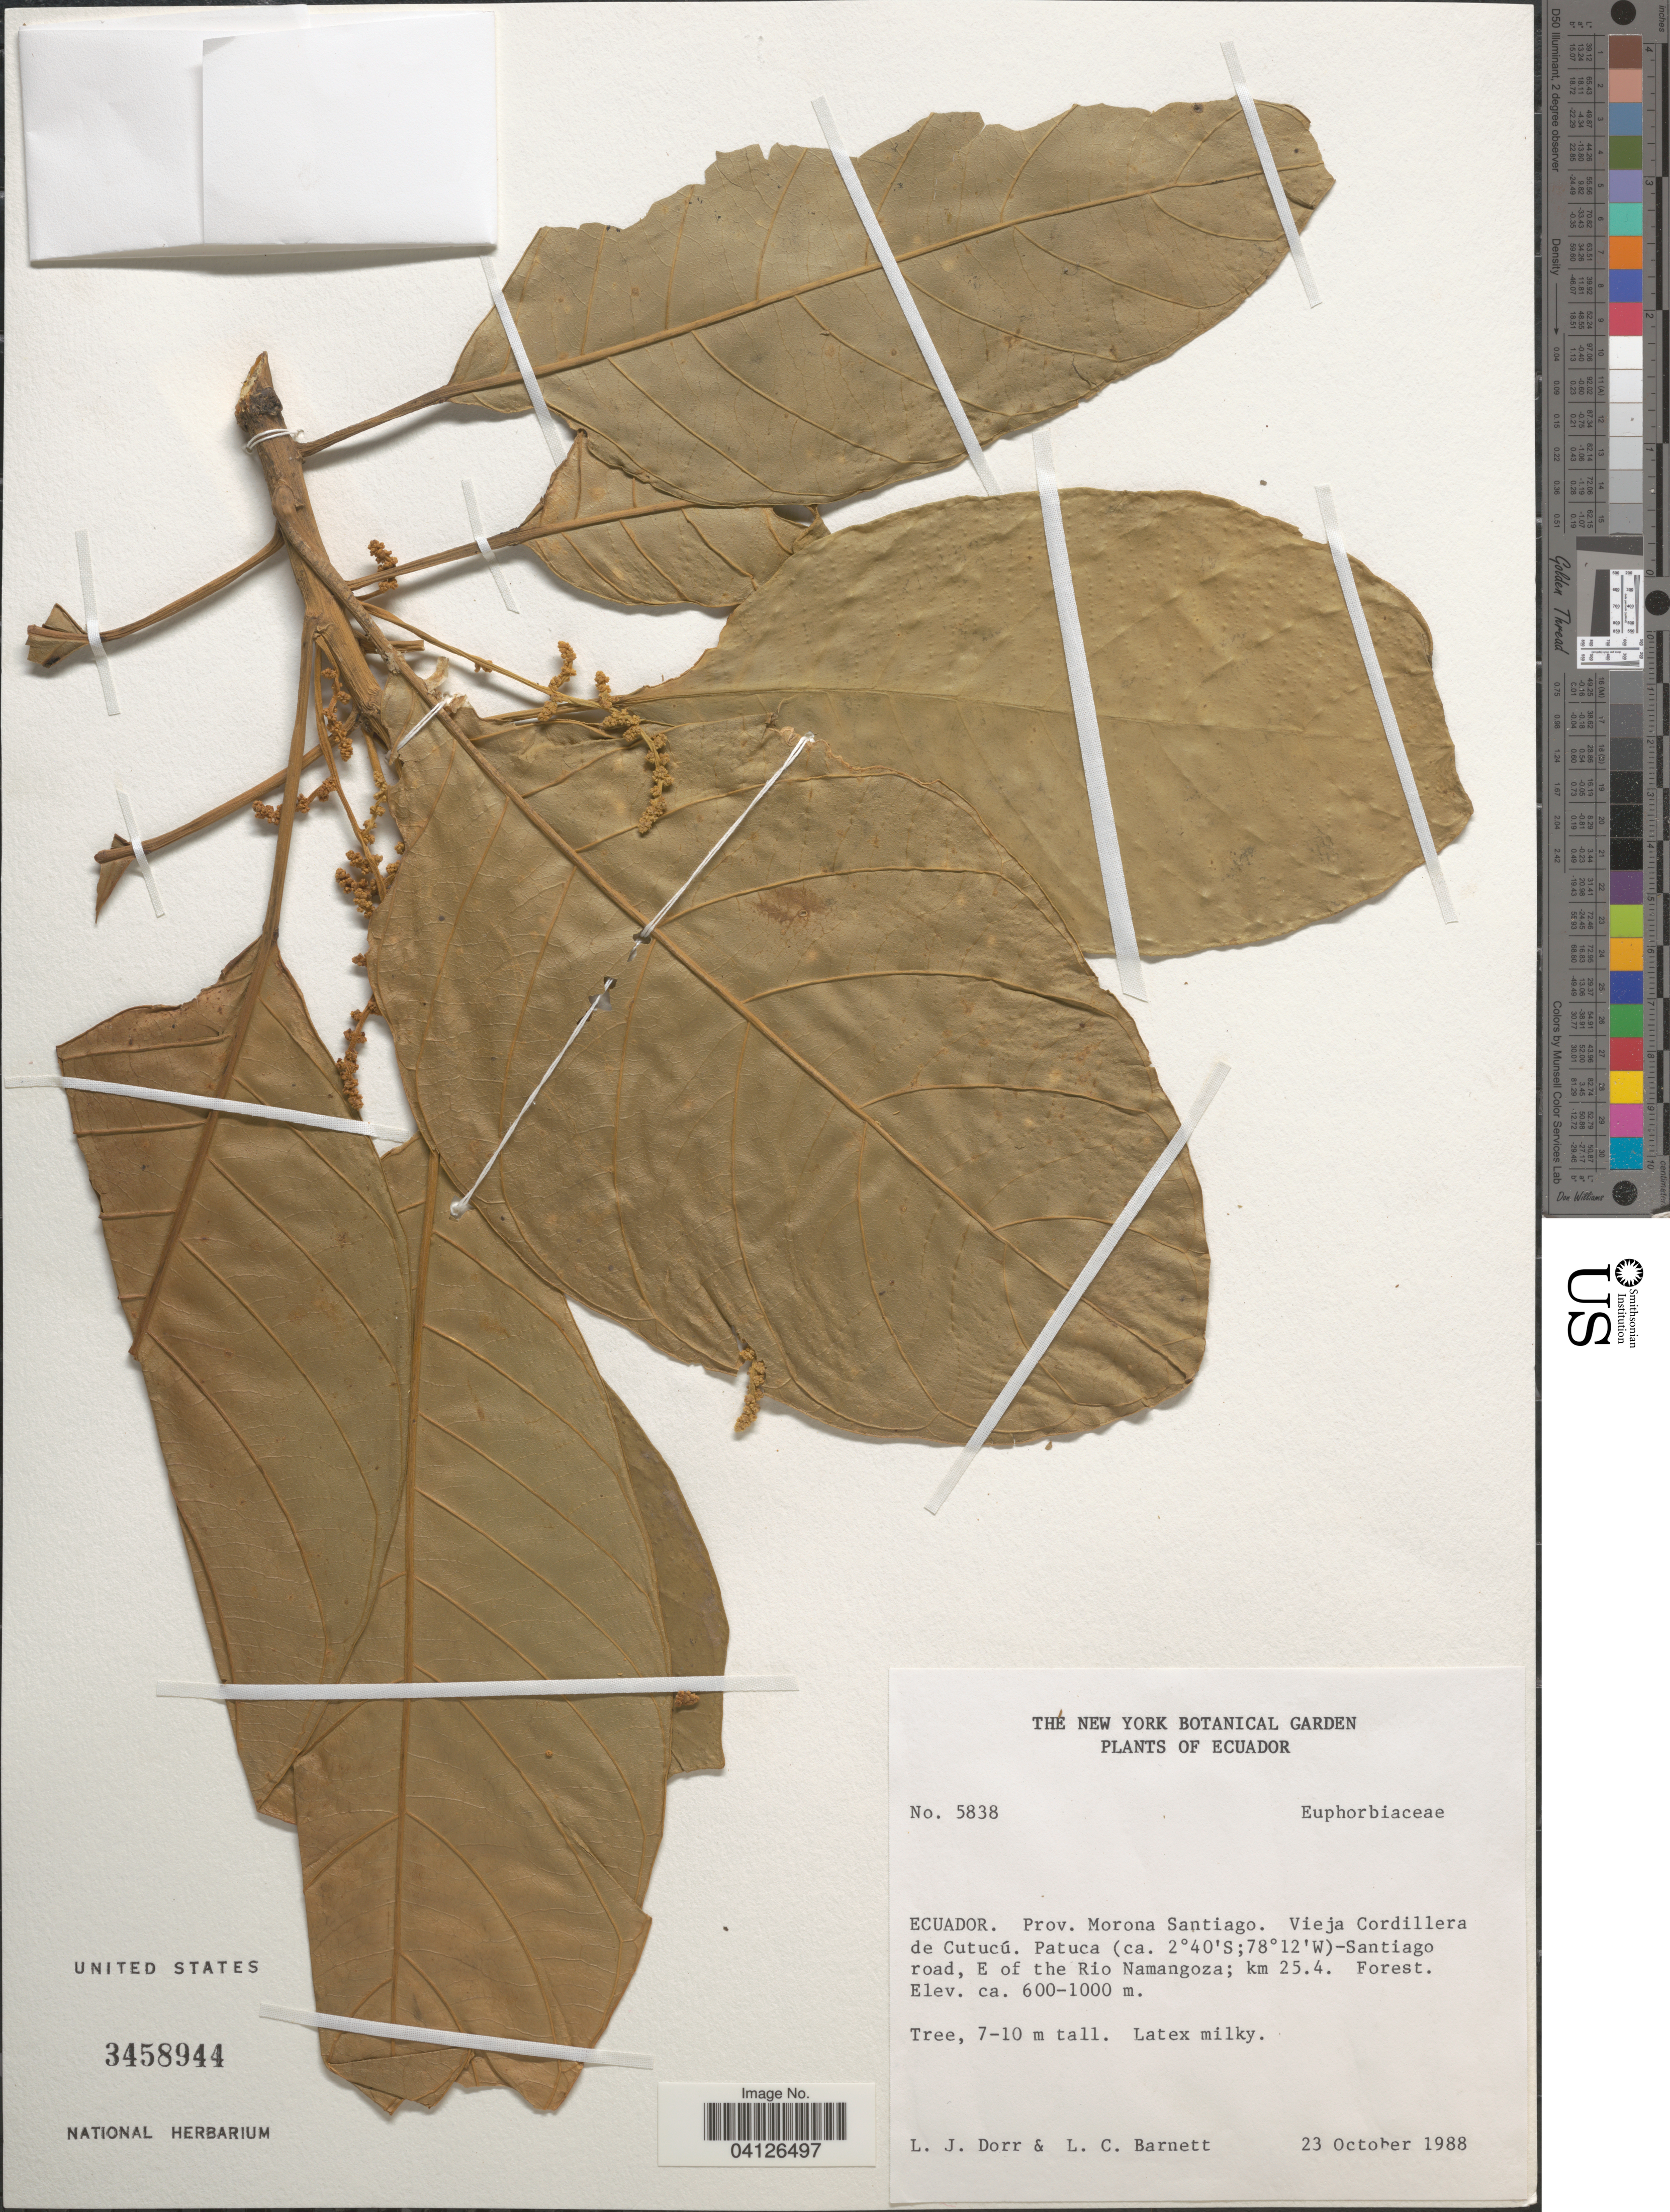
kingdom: Plantae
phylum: Tracheophyta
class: Magnoliopsida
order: Malpighiales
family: Euphorbiaceae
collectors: L. J. Dorr & L. C. Barnett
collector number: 5838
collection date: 1988-10-23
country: Ecuador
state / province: Morona-Santiago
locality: Vieja Cordillera de Cutucú. Patuca-Santiago road, E of the Rio Namangoza; km 25.4.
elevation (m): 600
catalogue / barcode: US 3458944